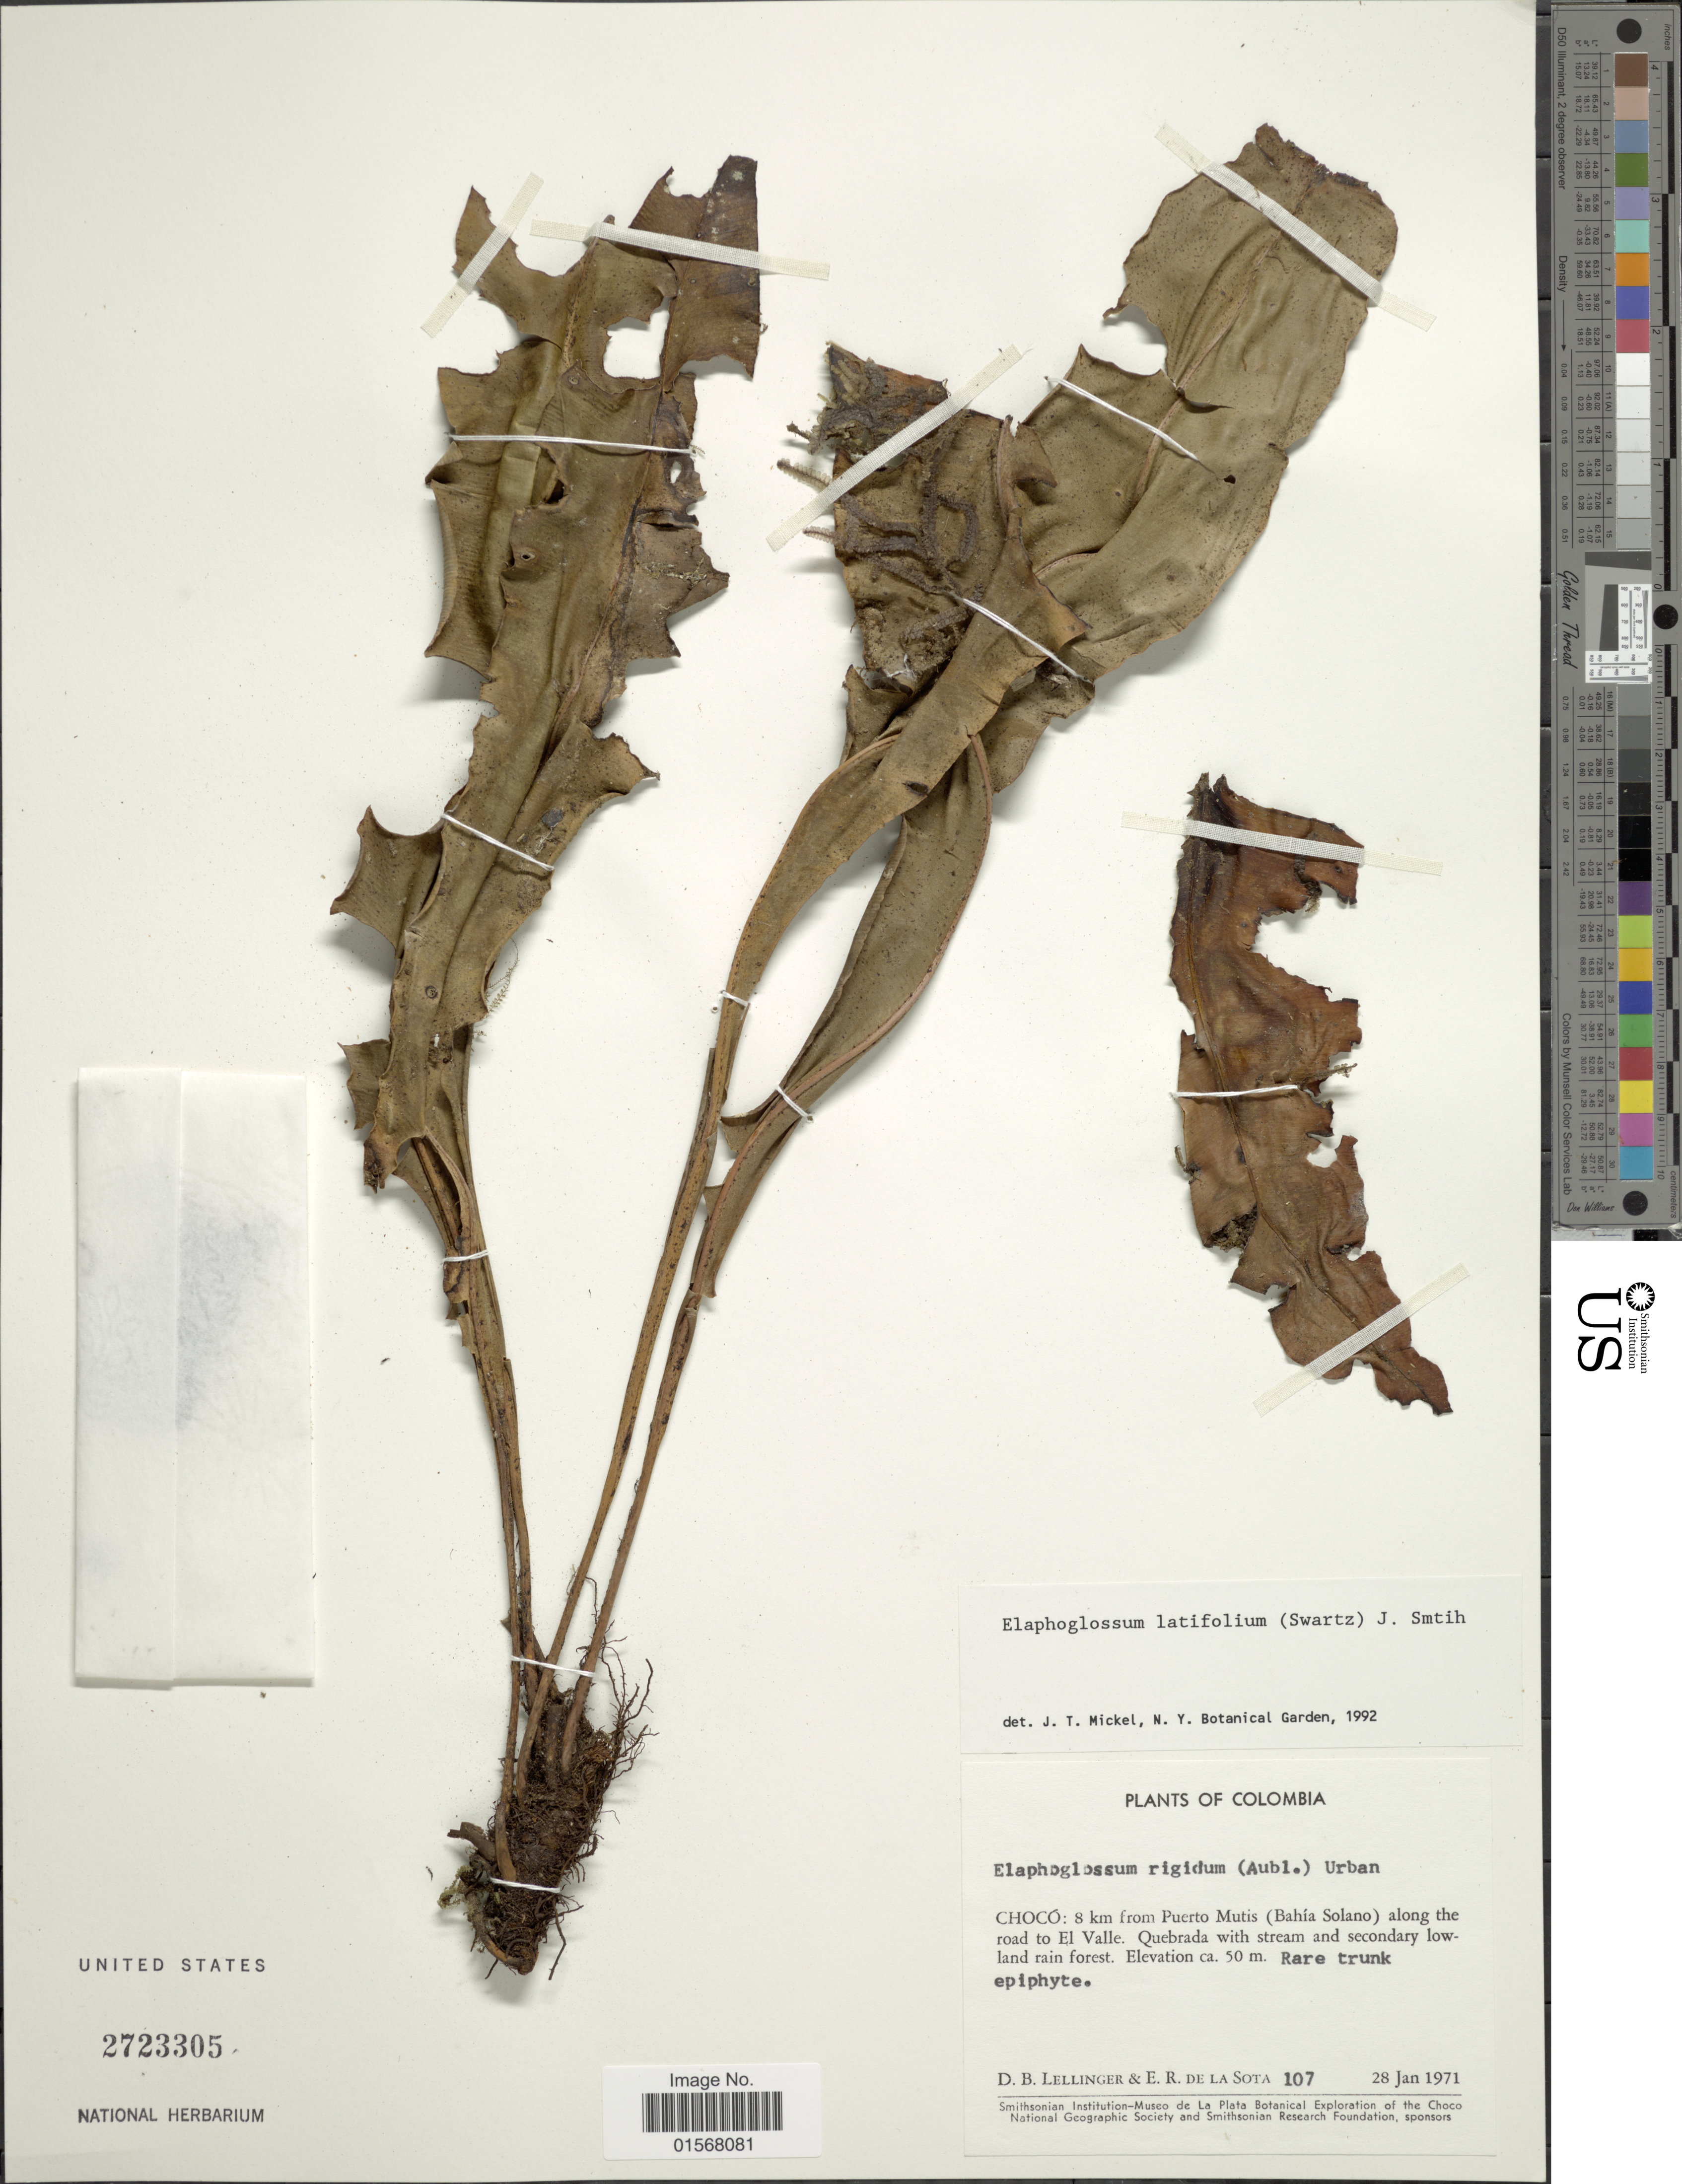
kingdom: Plantae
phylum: Tracheophyta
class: Polypodiopsida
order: Polypodiales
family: Dryopteridaceae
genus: Elaphoglossum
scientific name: Elaphoglossum sp.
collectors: D. B. Lellinger & E. R. de la Sota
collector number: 107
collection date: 1971-01-28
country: Colombia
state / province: Chocó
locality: Choco: 8 km from Puerto Mutis (Bahia Solano) along the road to El Valle, Quebrada with stream and secondary lowland rain forest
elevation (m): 50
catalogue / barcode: US 2723305